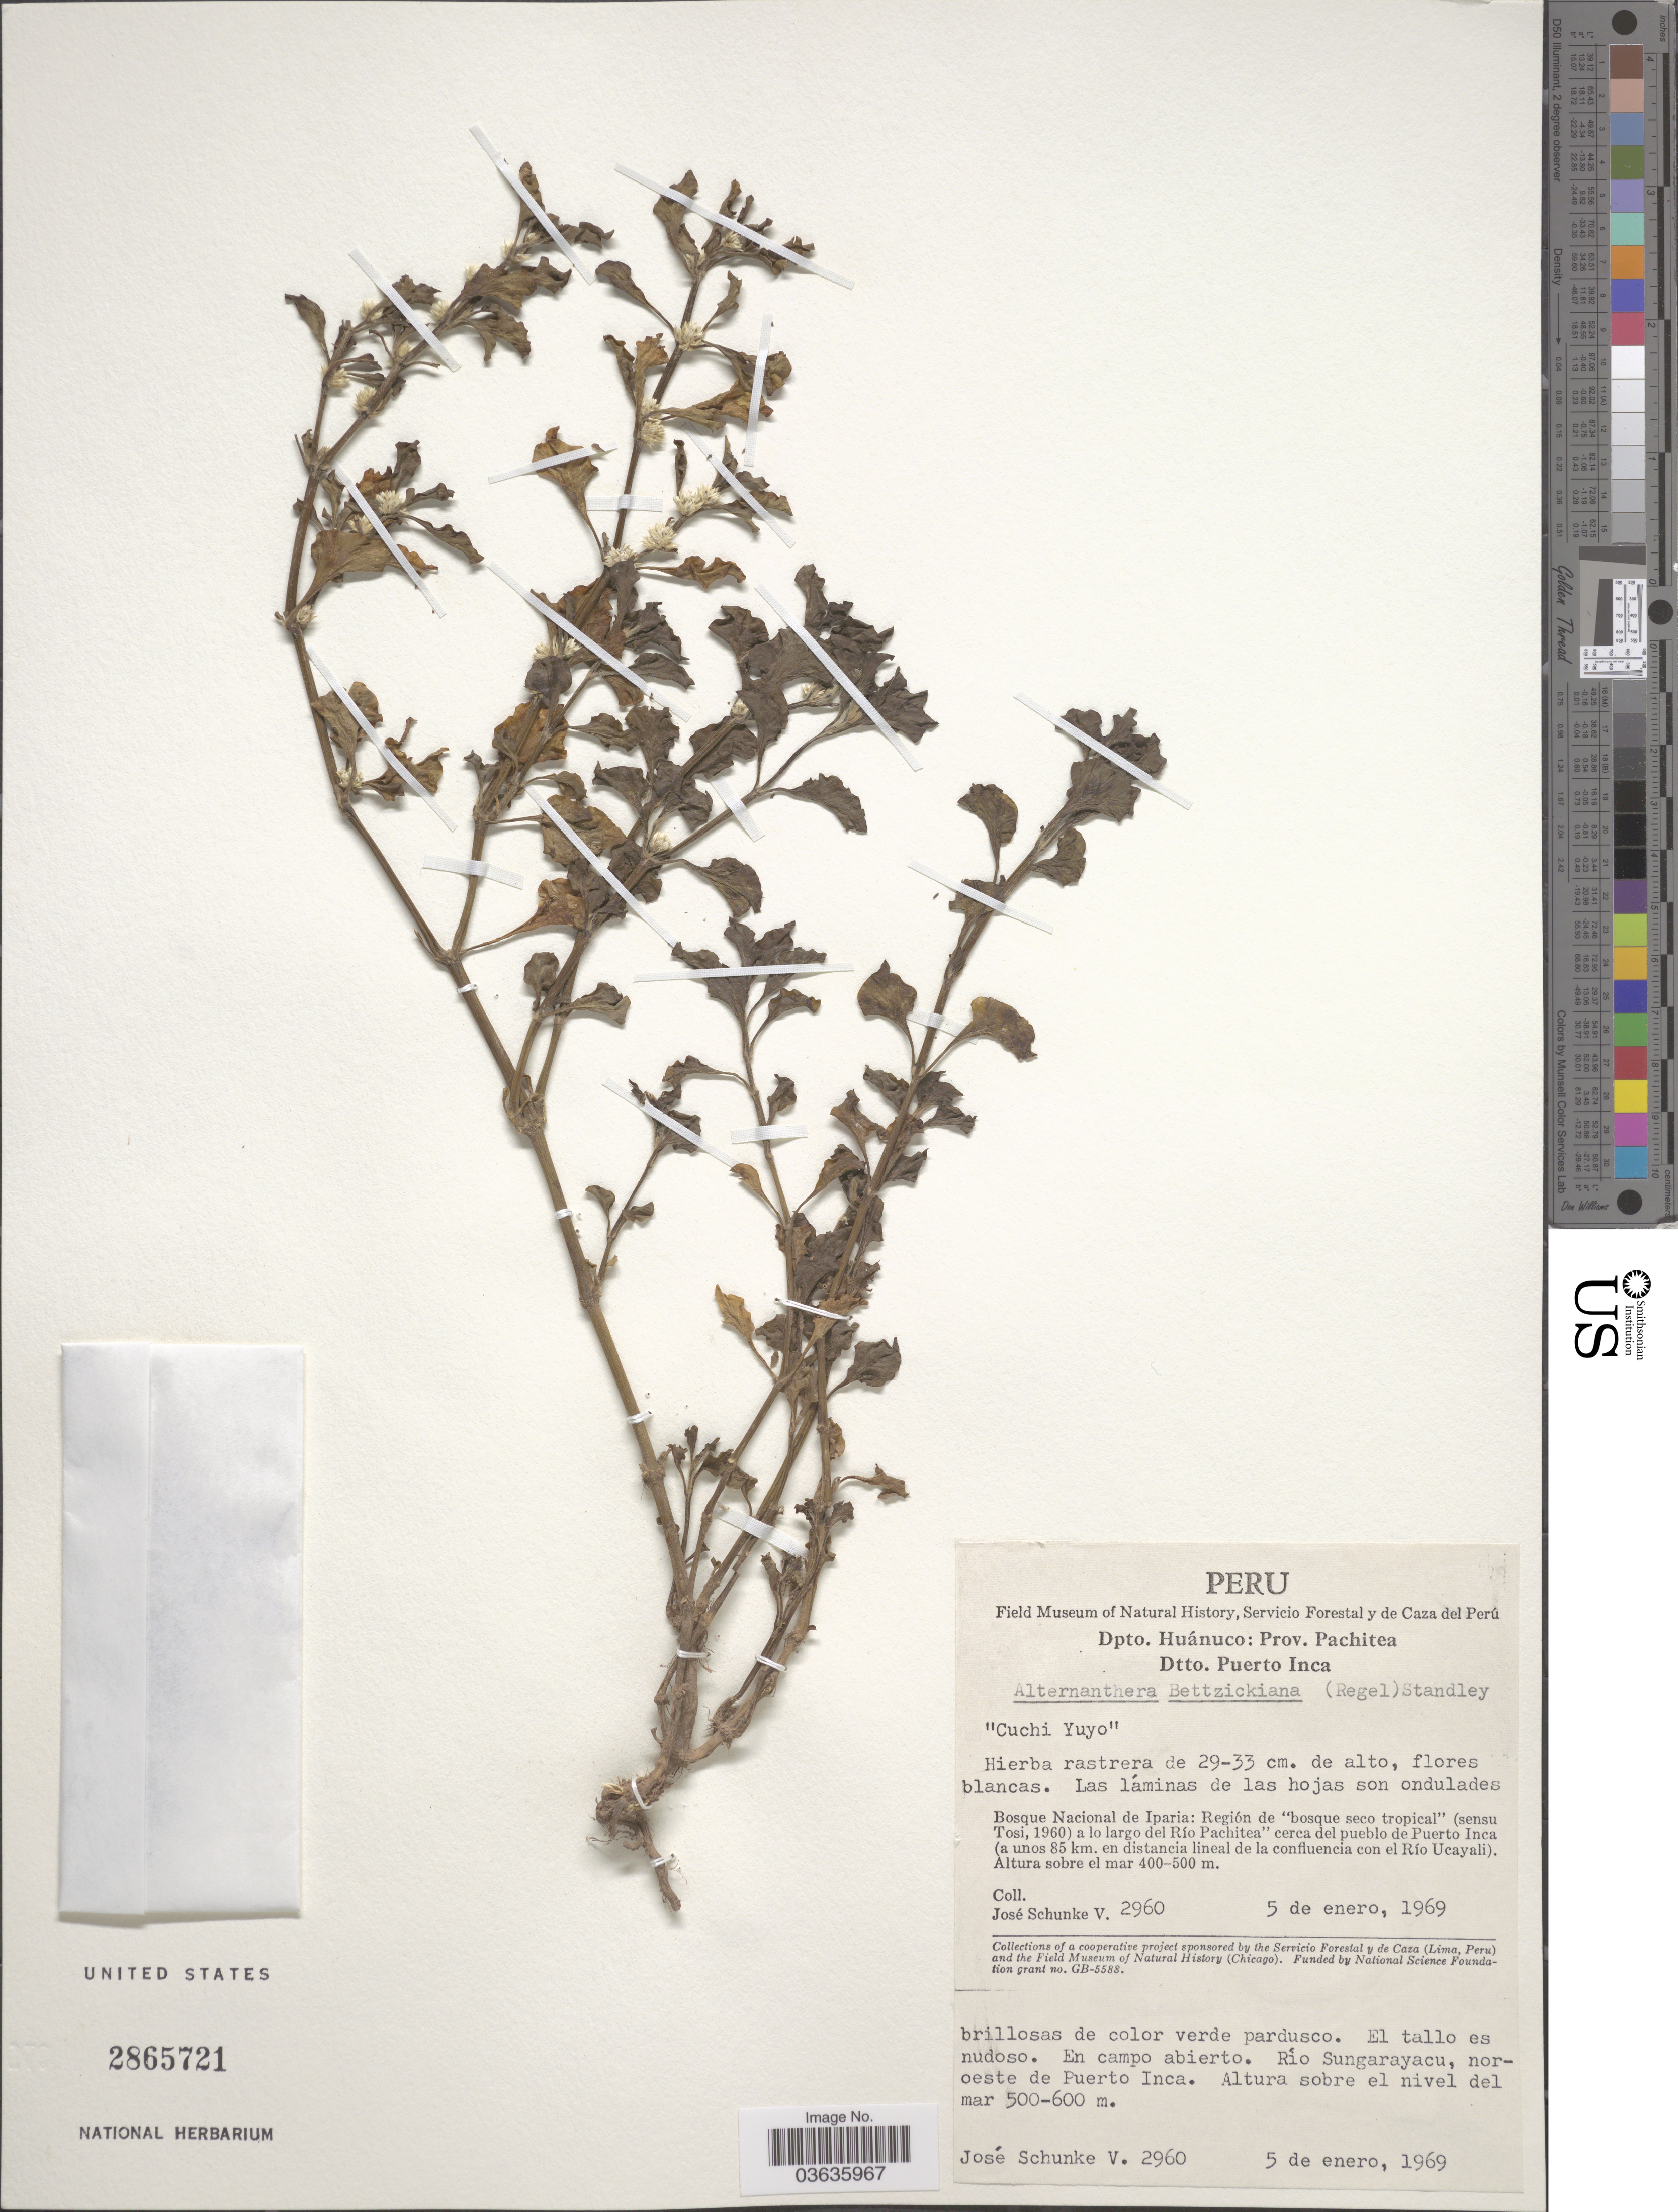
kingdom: Plantae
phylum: Tracheophyta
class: Magnoliopsida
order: Caryophyllales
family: Amaranthaceae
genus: Alternanthera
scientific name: Alternanthera bettzickiana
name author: (Regel) G. Nicholson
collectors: J. Schunke Vigo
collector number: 2960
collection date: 1969-01-05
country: Peru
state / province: Huánuco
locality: Dpto. Huánuco: Prov. Pachitea. Dtto. Puerto Inca. Bosque Nacional de Iparia: Región de "bosque seco tropical" a lo largo del Río Pachitea cerca del pueblo de Puerto Inca (a unos 85 km. en distancia lineal de la confluencia con el Río Ucayali). Río Sungarayacu, noroeste de Puerto Inca.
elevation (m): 400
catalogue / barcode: US 2865721